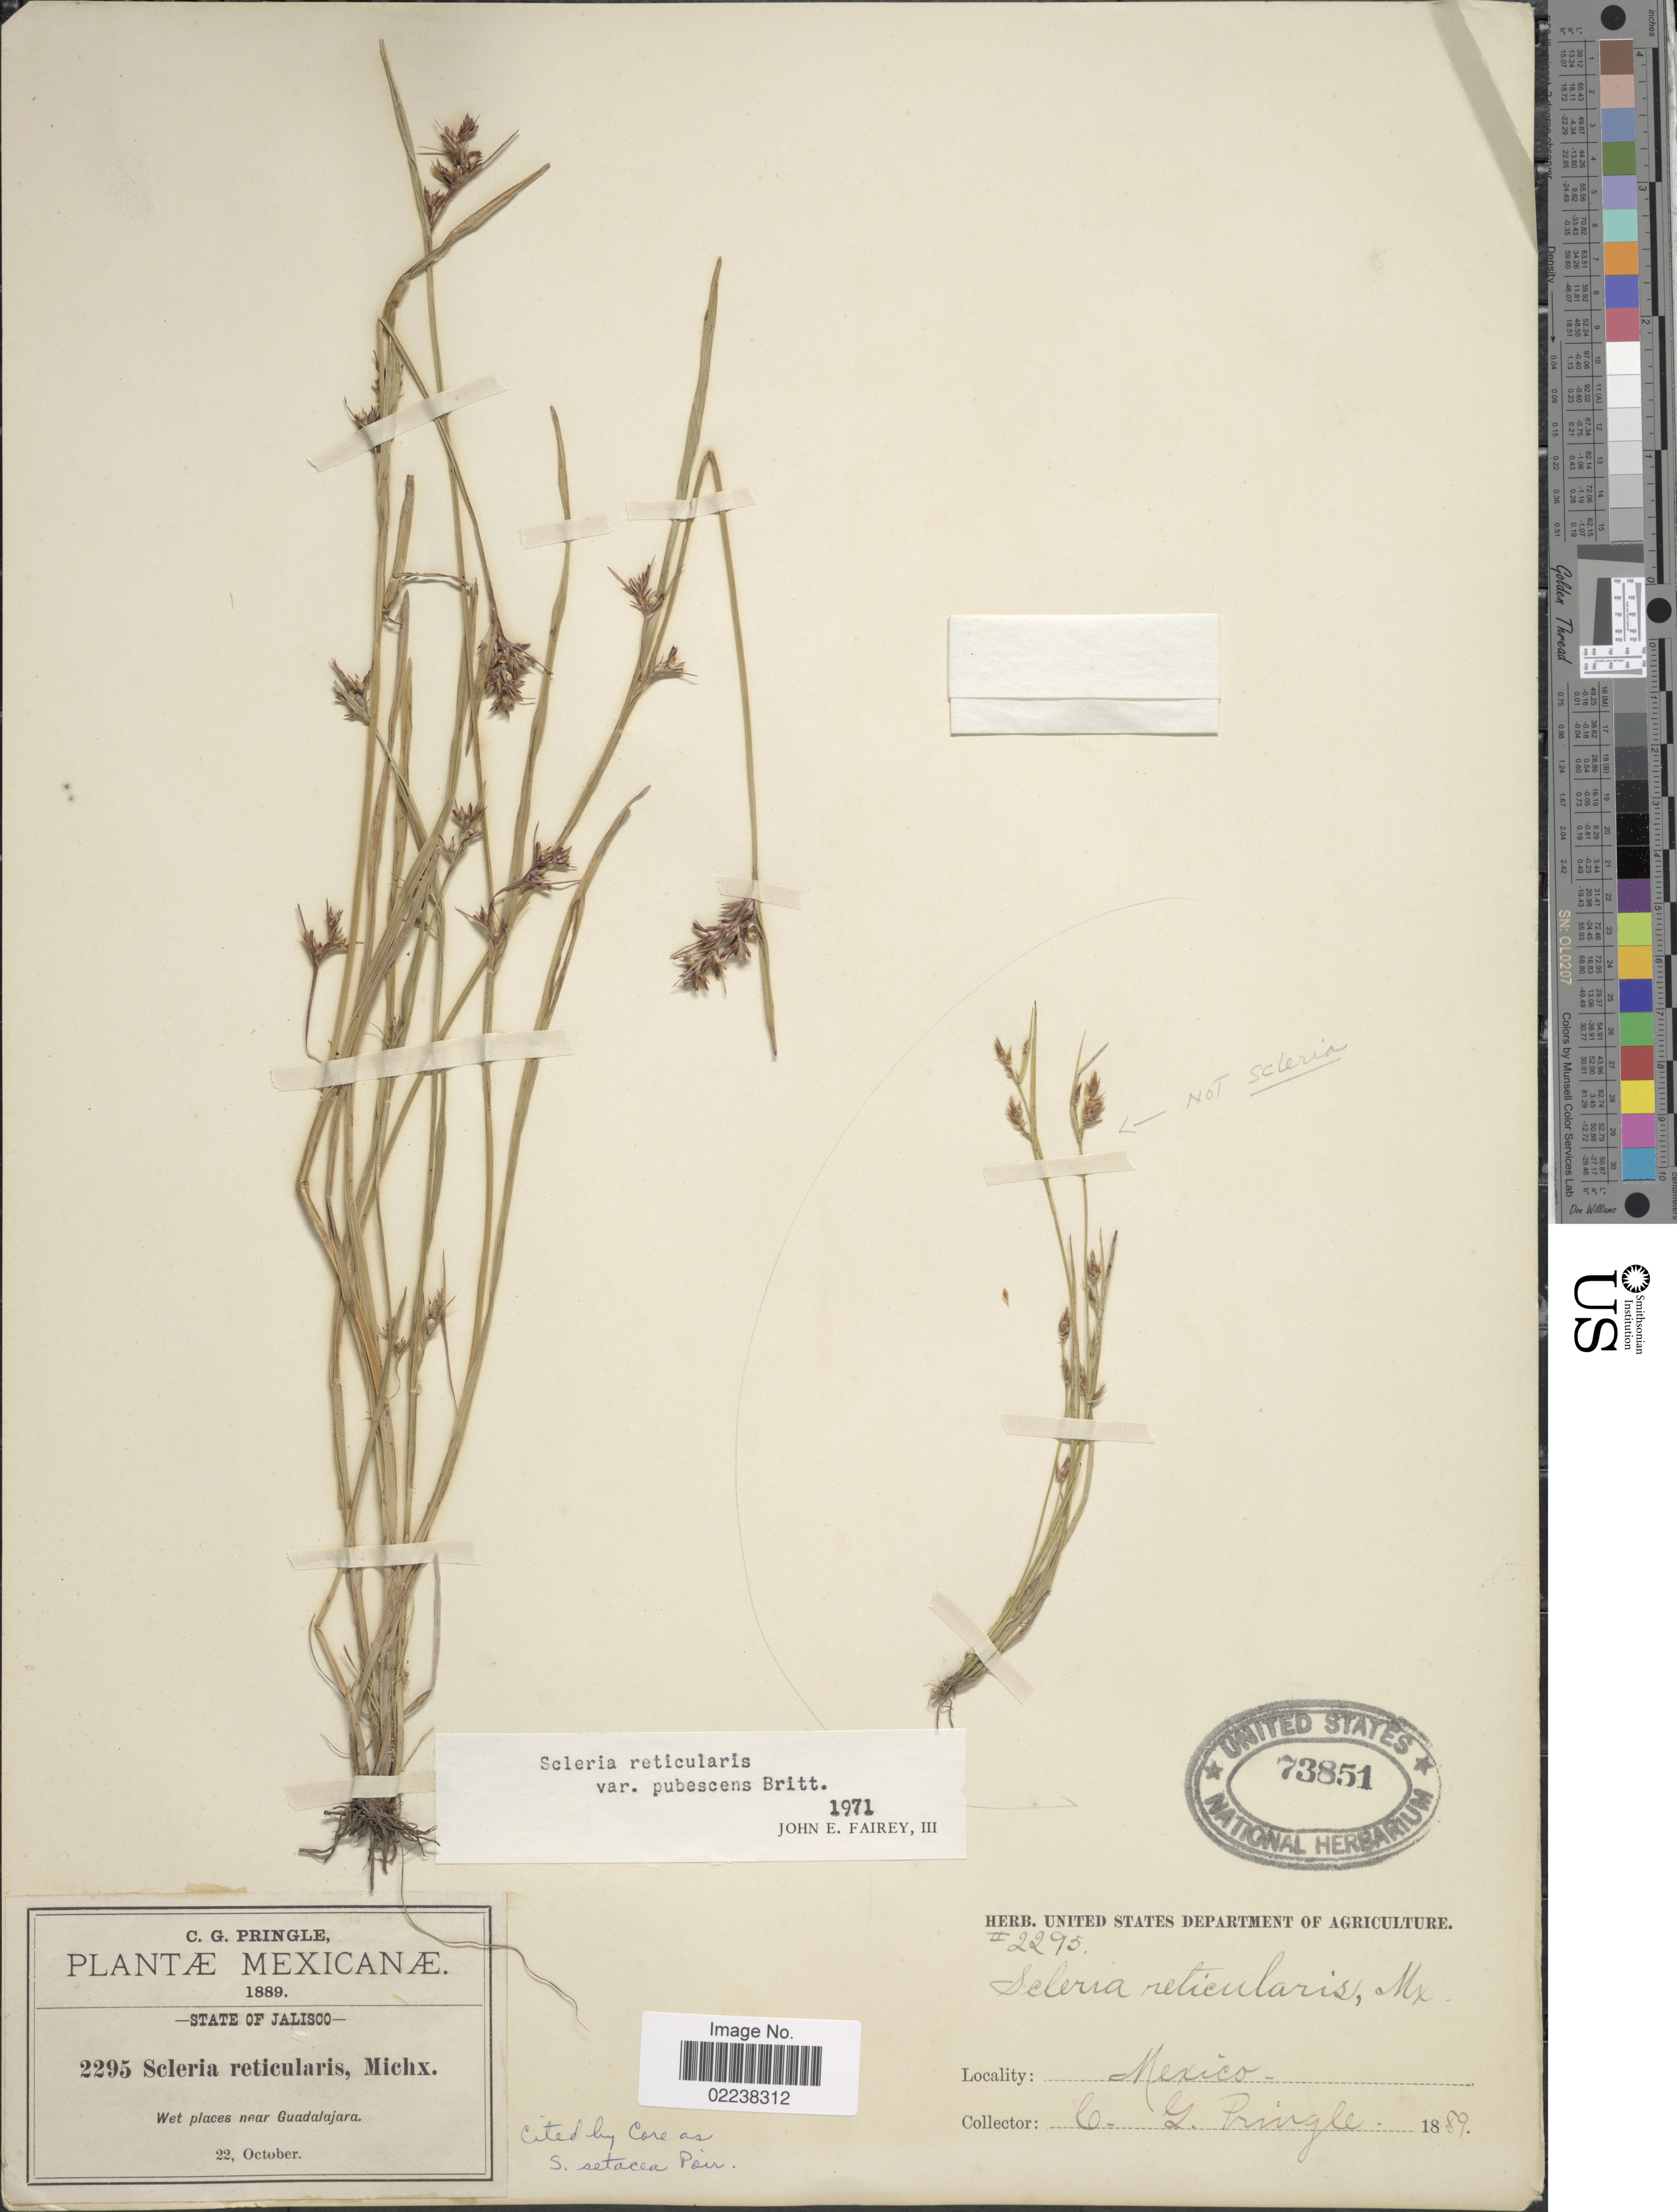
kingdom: Plantae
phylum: Tracheophyta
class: Liliopsida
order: Poales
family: Cyperaceae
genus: Scleria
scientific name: Scleria muehlenbergii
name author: Steud.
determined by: Strong, Mark T., (BOT), Smithsonian Institution - National Museum of Natural History (UNITED STATES)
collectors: C. G. Pringle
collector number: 2295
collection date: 1889-10-22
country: Mexico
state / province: Jalisco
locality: Wet places near Guadalajara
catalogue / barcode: US 73851